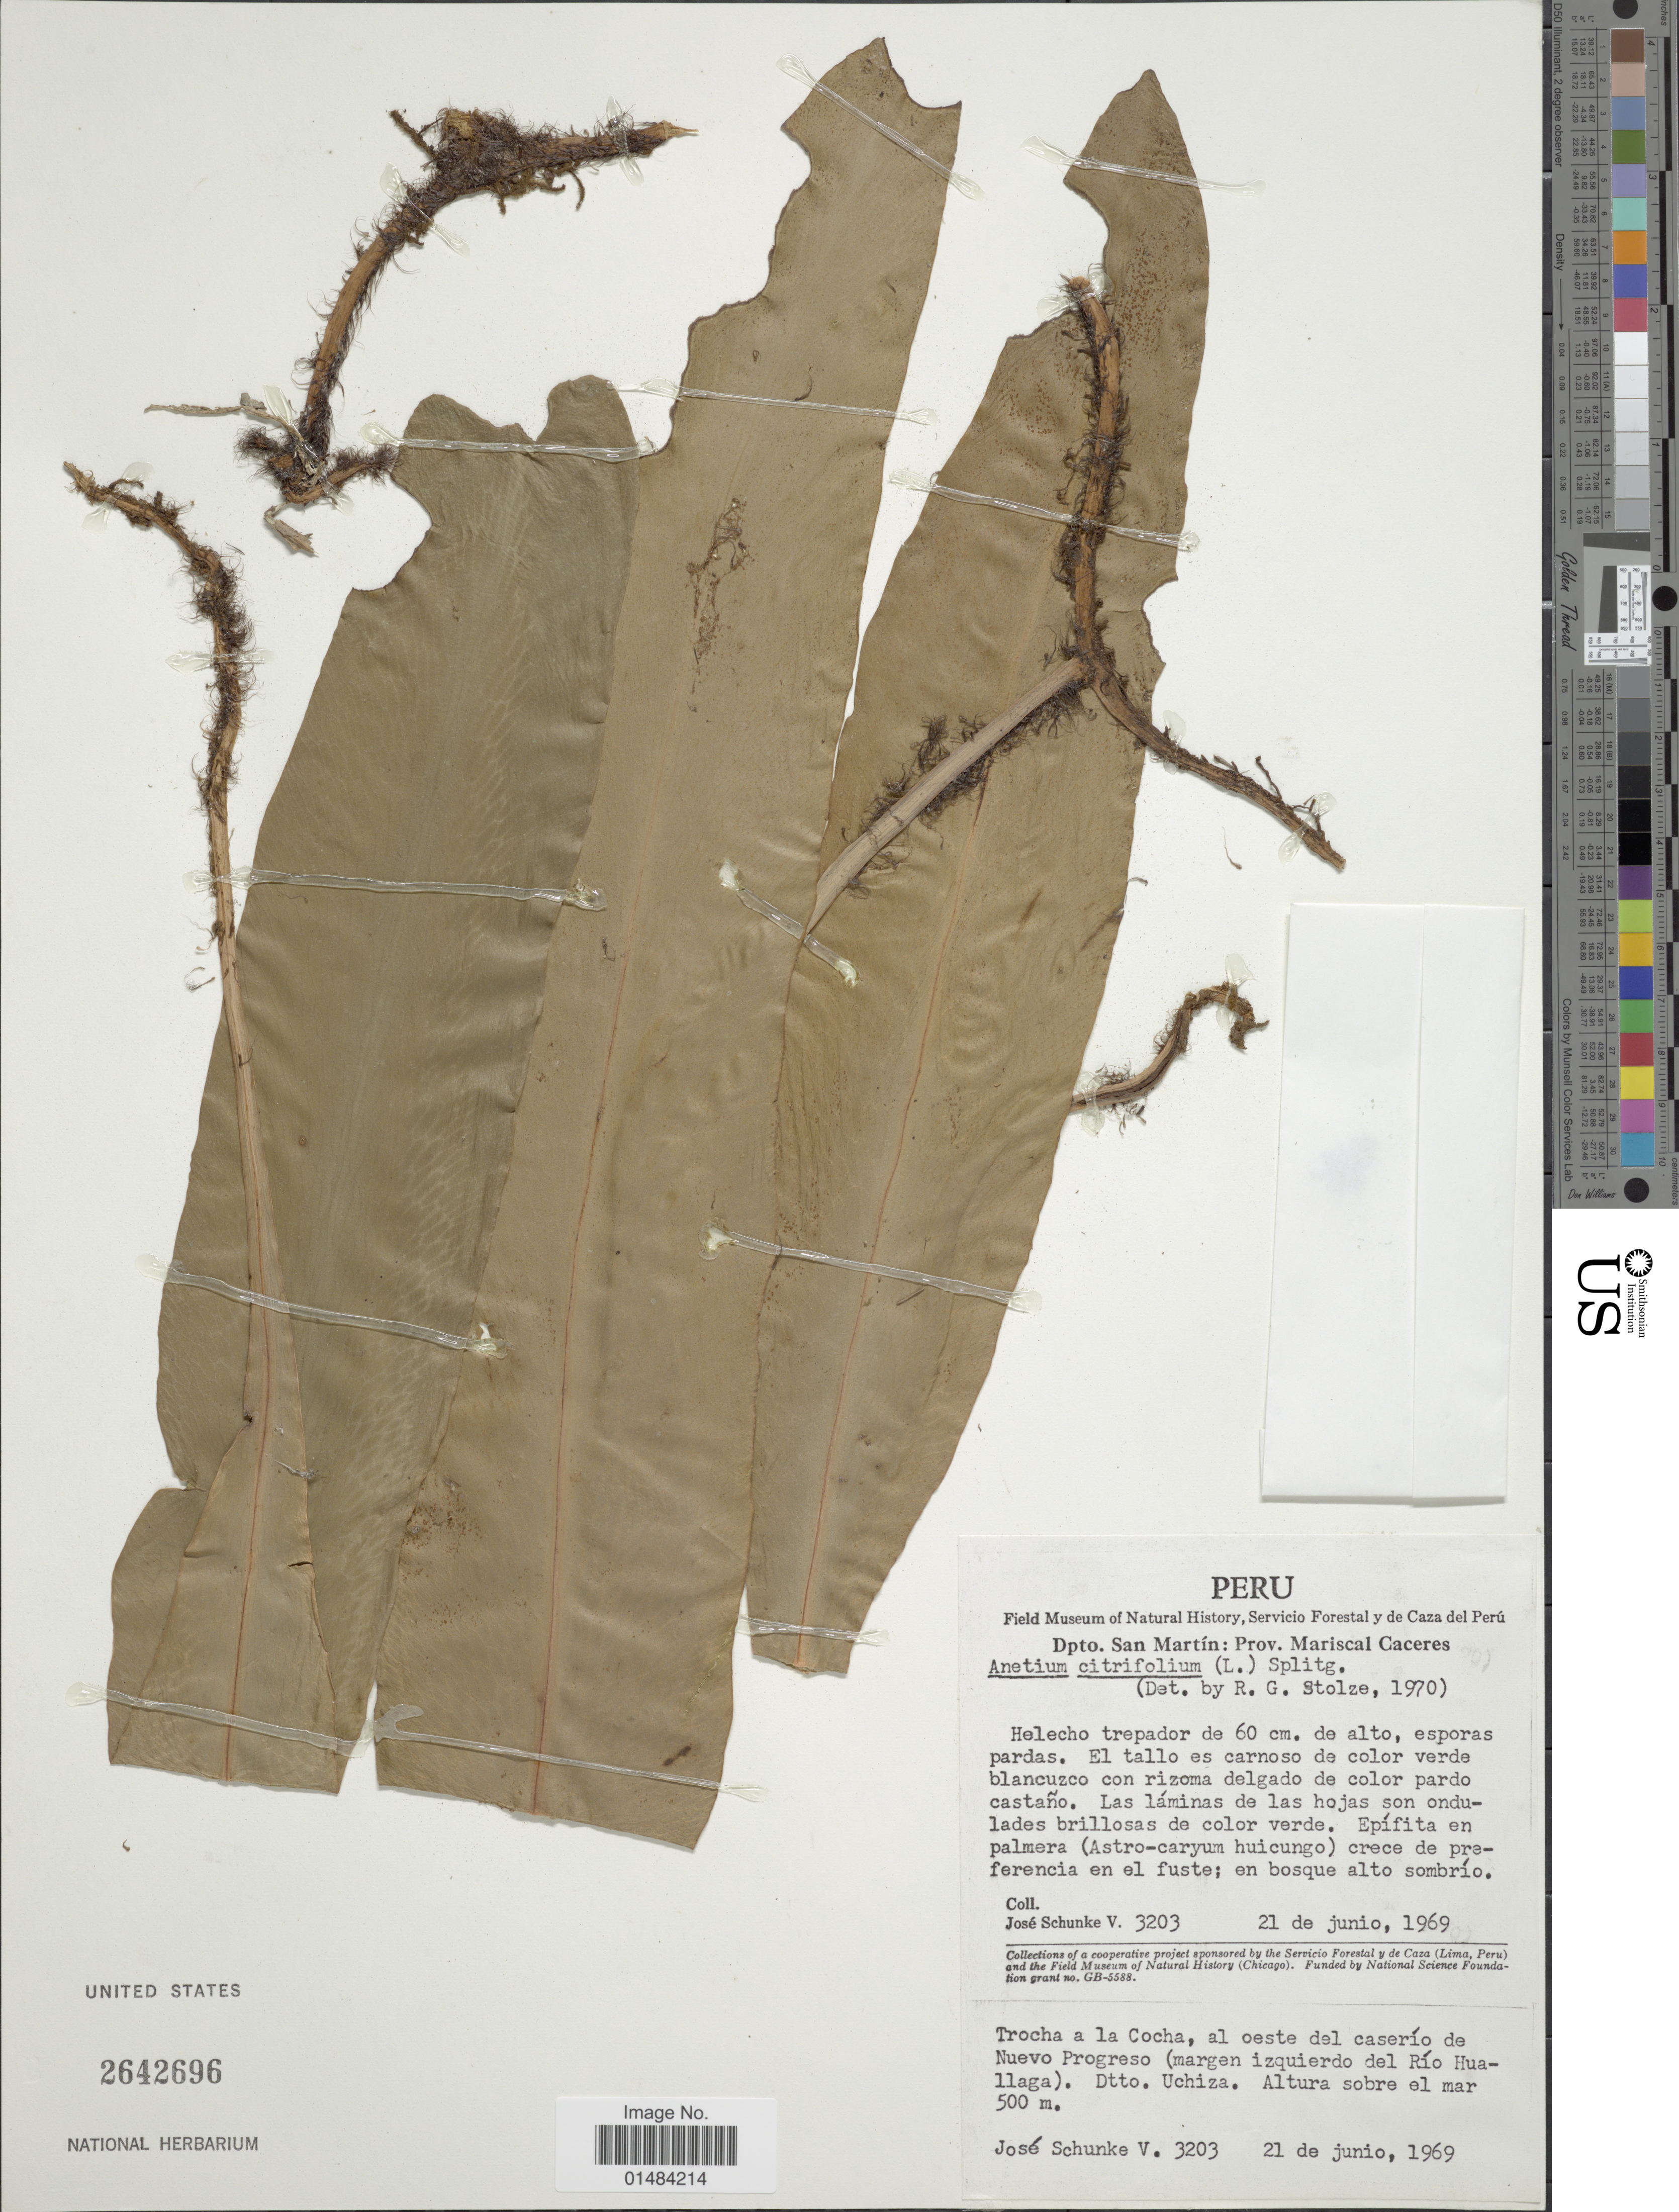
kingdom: Plantae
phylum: Tracheophyta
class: Polypodiopsida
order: Polypodiales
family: Pteridaceae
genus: Anetium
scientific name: Anetium citrifolium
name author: (L.) Splitg.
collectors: J. Schunke Vigo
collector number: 3203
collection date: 1969-06-21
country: Peru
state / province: San Martín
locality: Peru, Dpto. San Martin: Prov. Mariscal Caceres. Trocha a la Cocha, al oeste del caserío de Nuevo Progreso (margen izquierdo del Río Huallaga). Dtto. Uchiza.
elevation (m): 500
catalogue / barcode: US 2642696